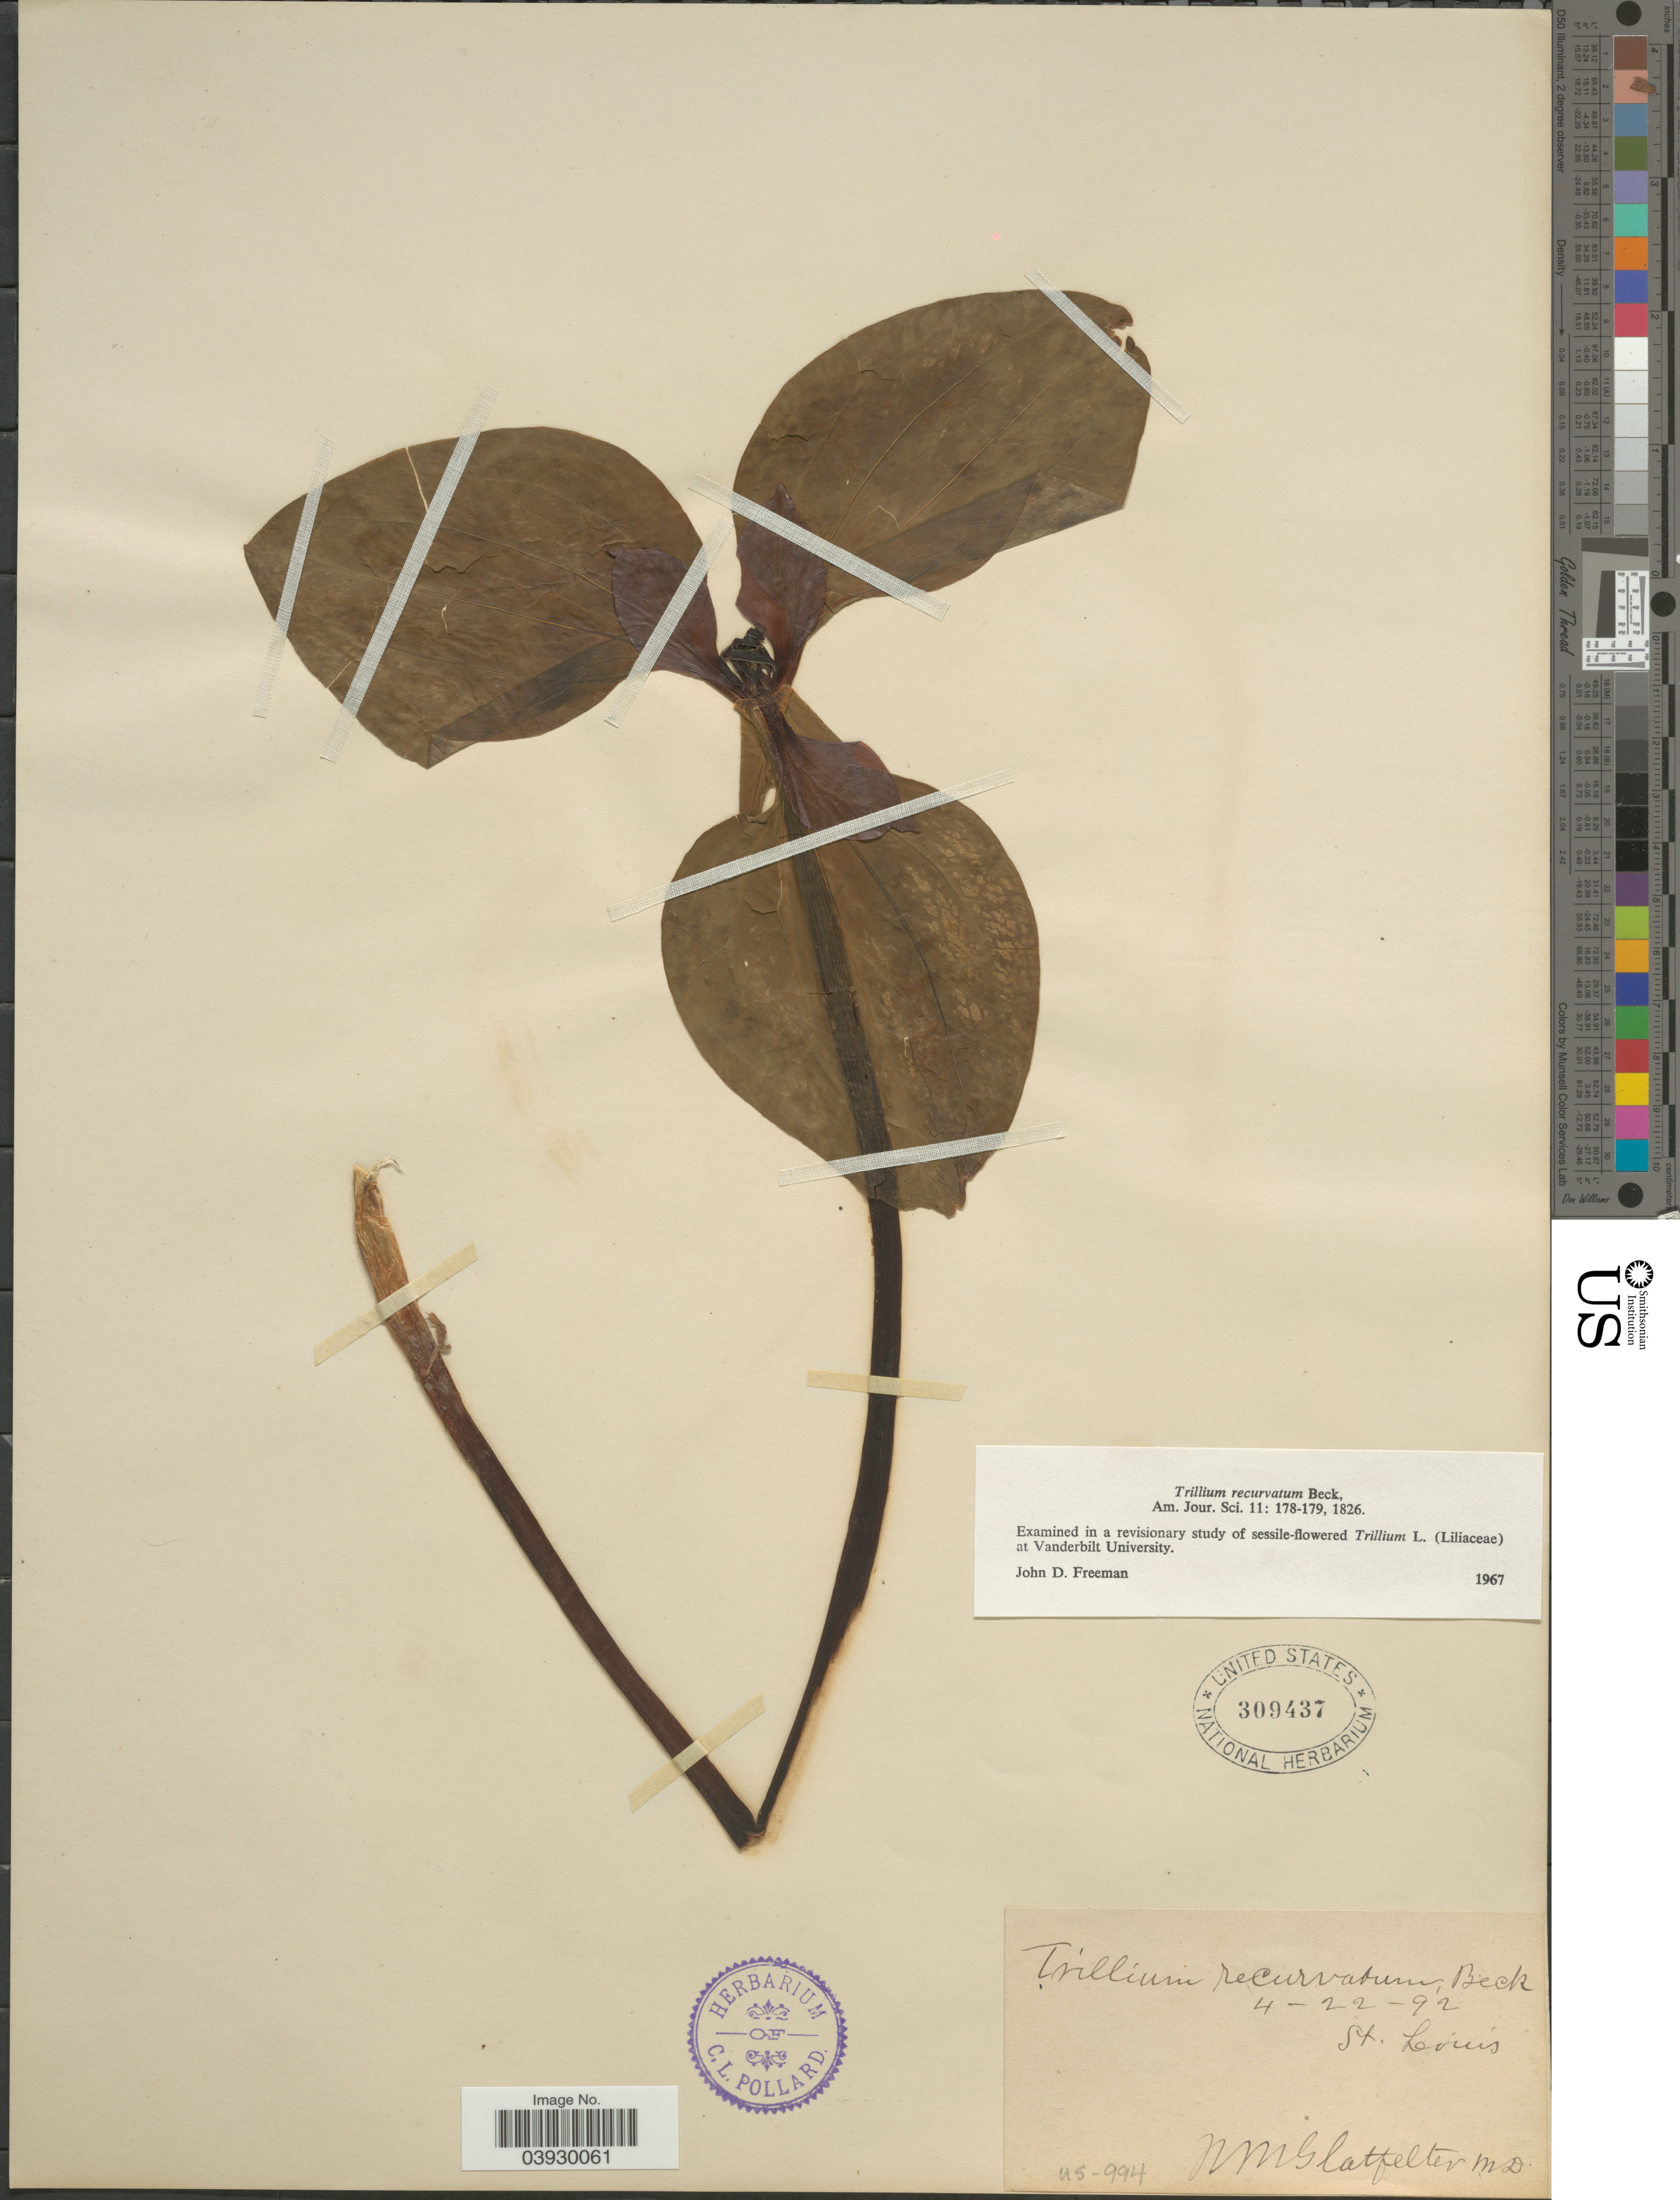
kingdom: Plantae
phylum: Tracheophyta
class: Liliopsida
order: Liliales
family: Melanthiaceae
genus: Trillium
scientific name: Trillium recurvatum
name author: L.C. Beck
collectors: N. M. Glatfelter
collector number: US-994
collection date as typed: Transcribed d/m/y: 22/4/92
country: United States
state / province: Missouri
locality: St. Louis.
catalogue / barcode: US 309437